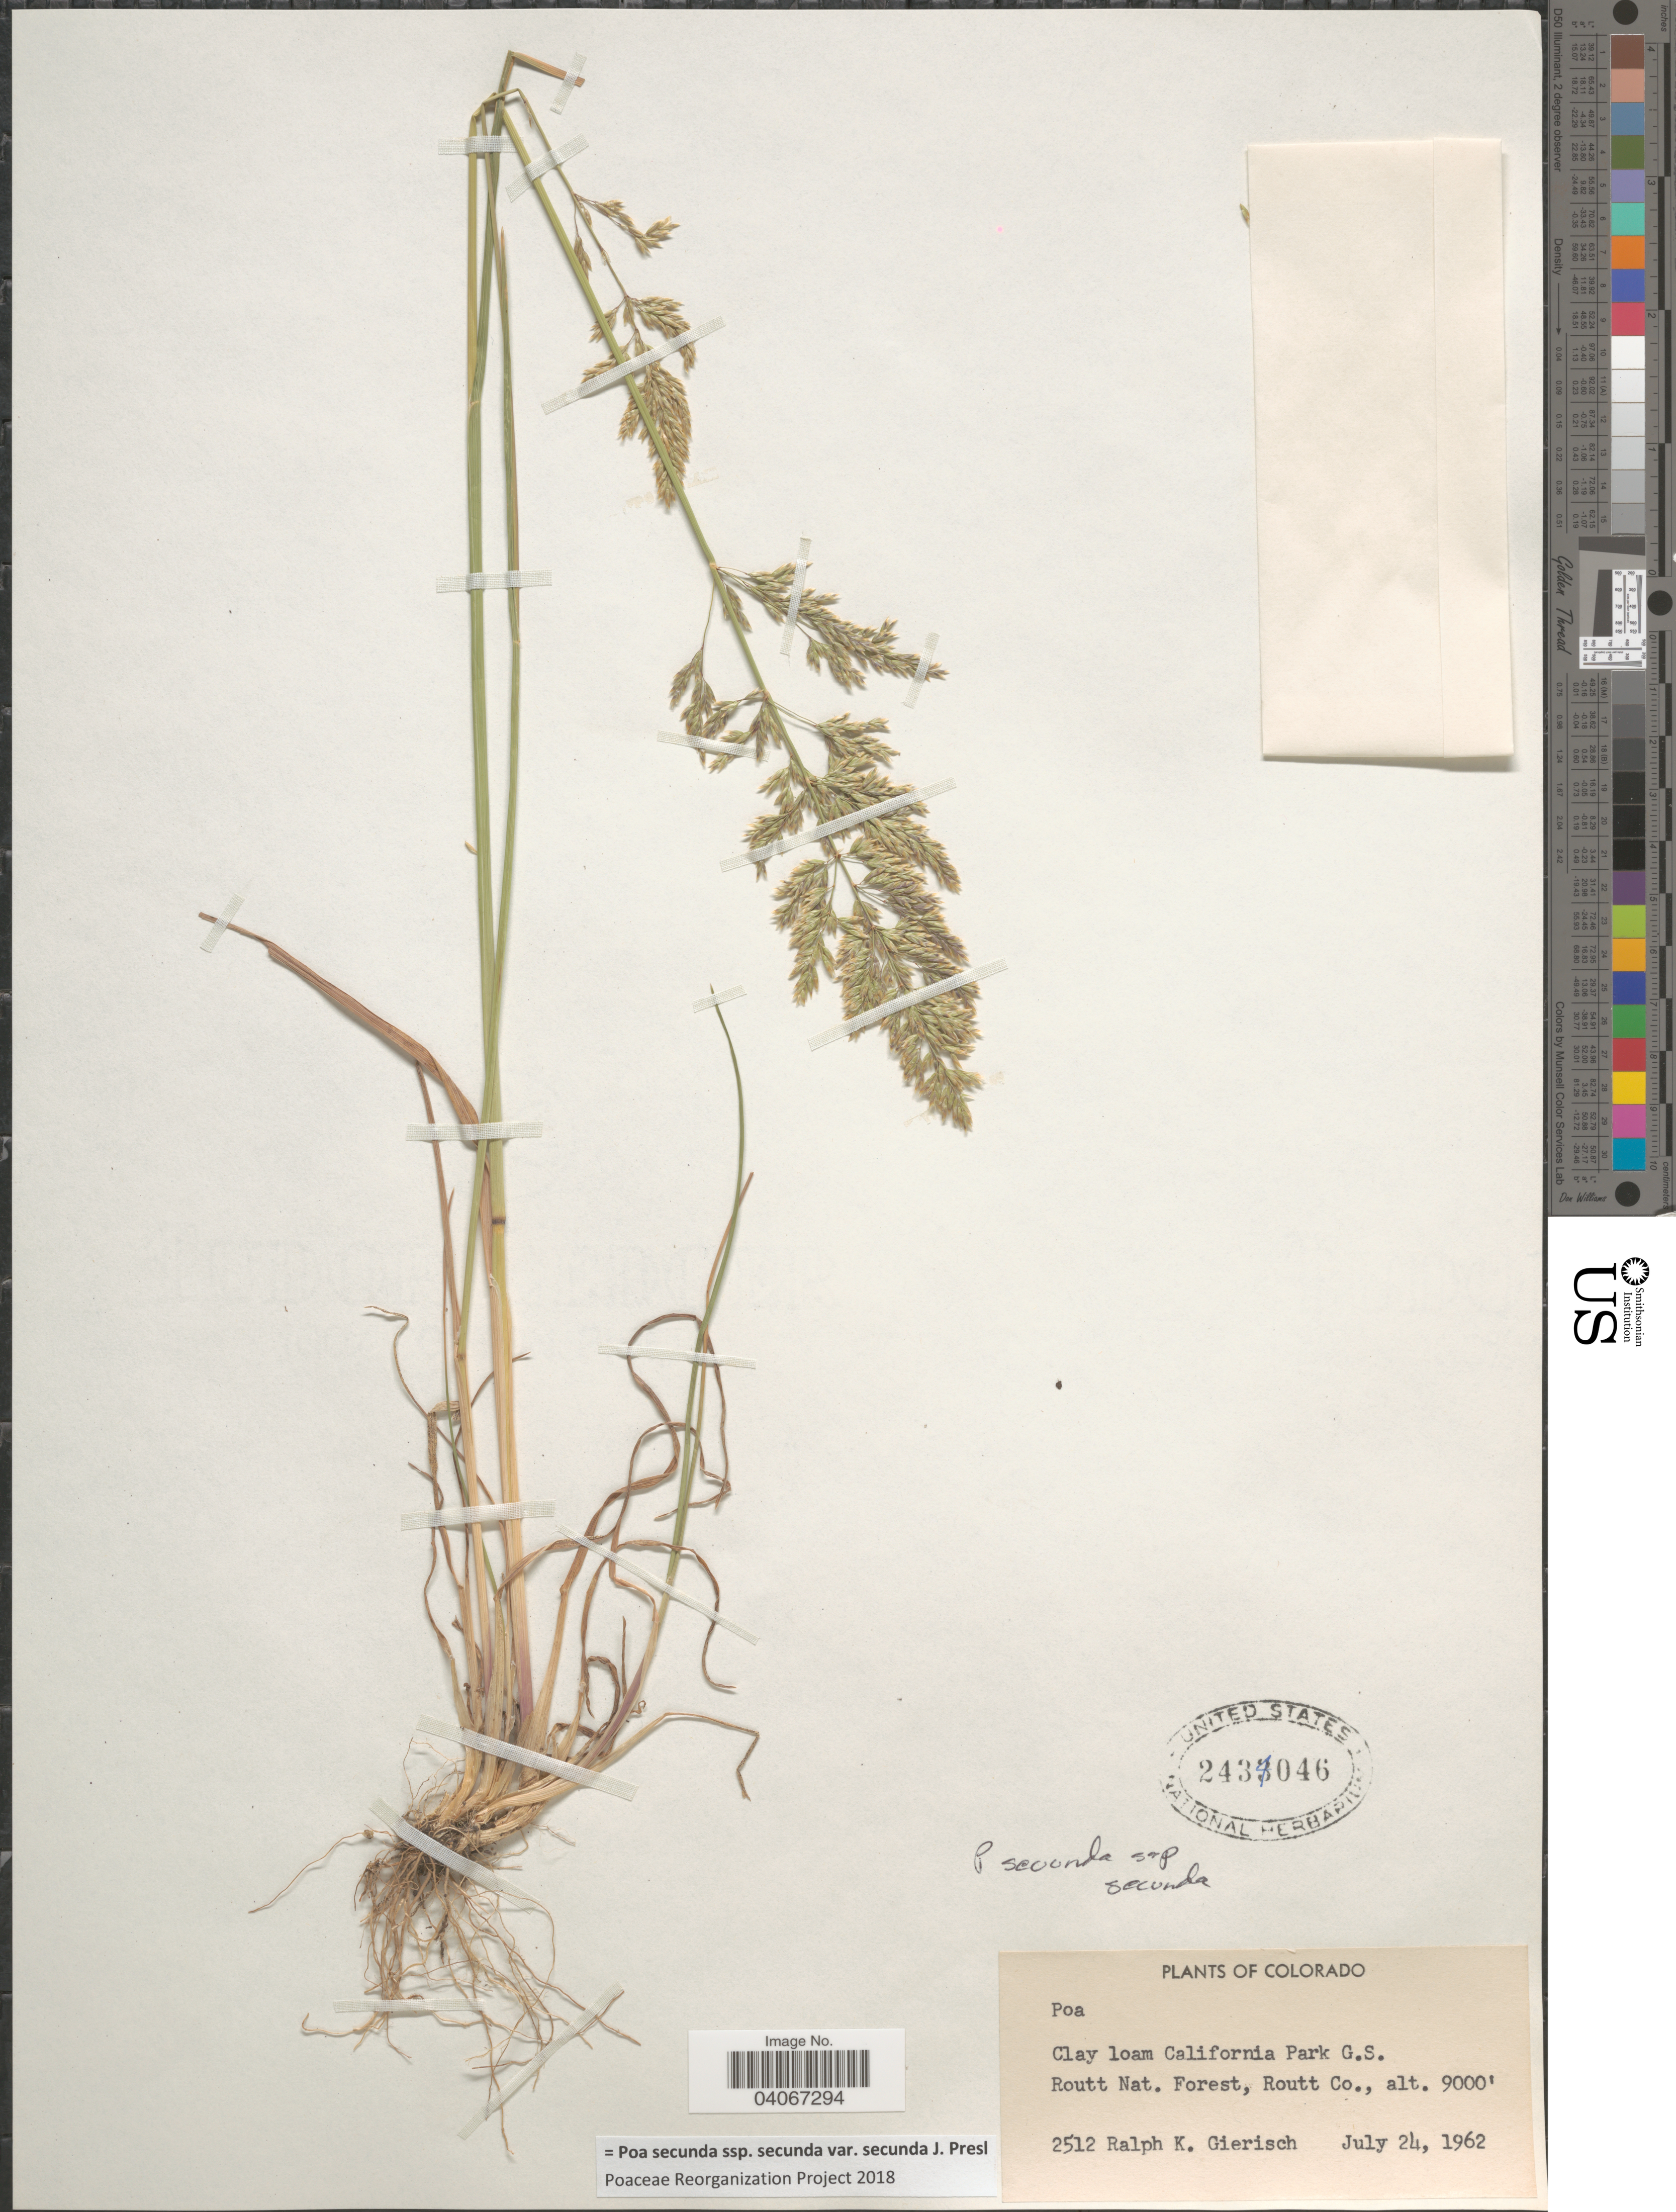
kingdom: Plantae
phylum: Tracheophyta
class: Liliopsida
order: Poales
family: Poaceae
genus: Poa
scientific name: Poa secunda subsp. secunda var. secunda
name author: J. Presl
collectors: R. Gierisch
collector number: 2512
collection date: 1962-07-24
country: United States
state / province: Colorado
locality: Clay loam California Park G.S. Routt Nat. Forest, Routt Co.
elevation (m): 2743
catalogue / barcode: US 2434046